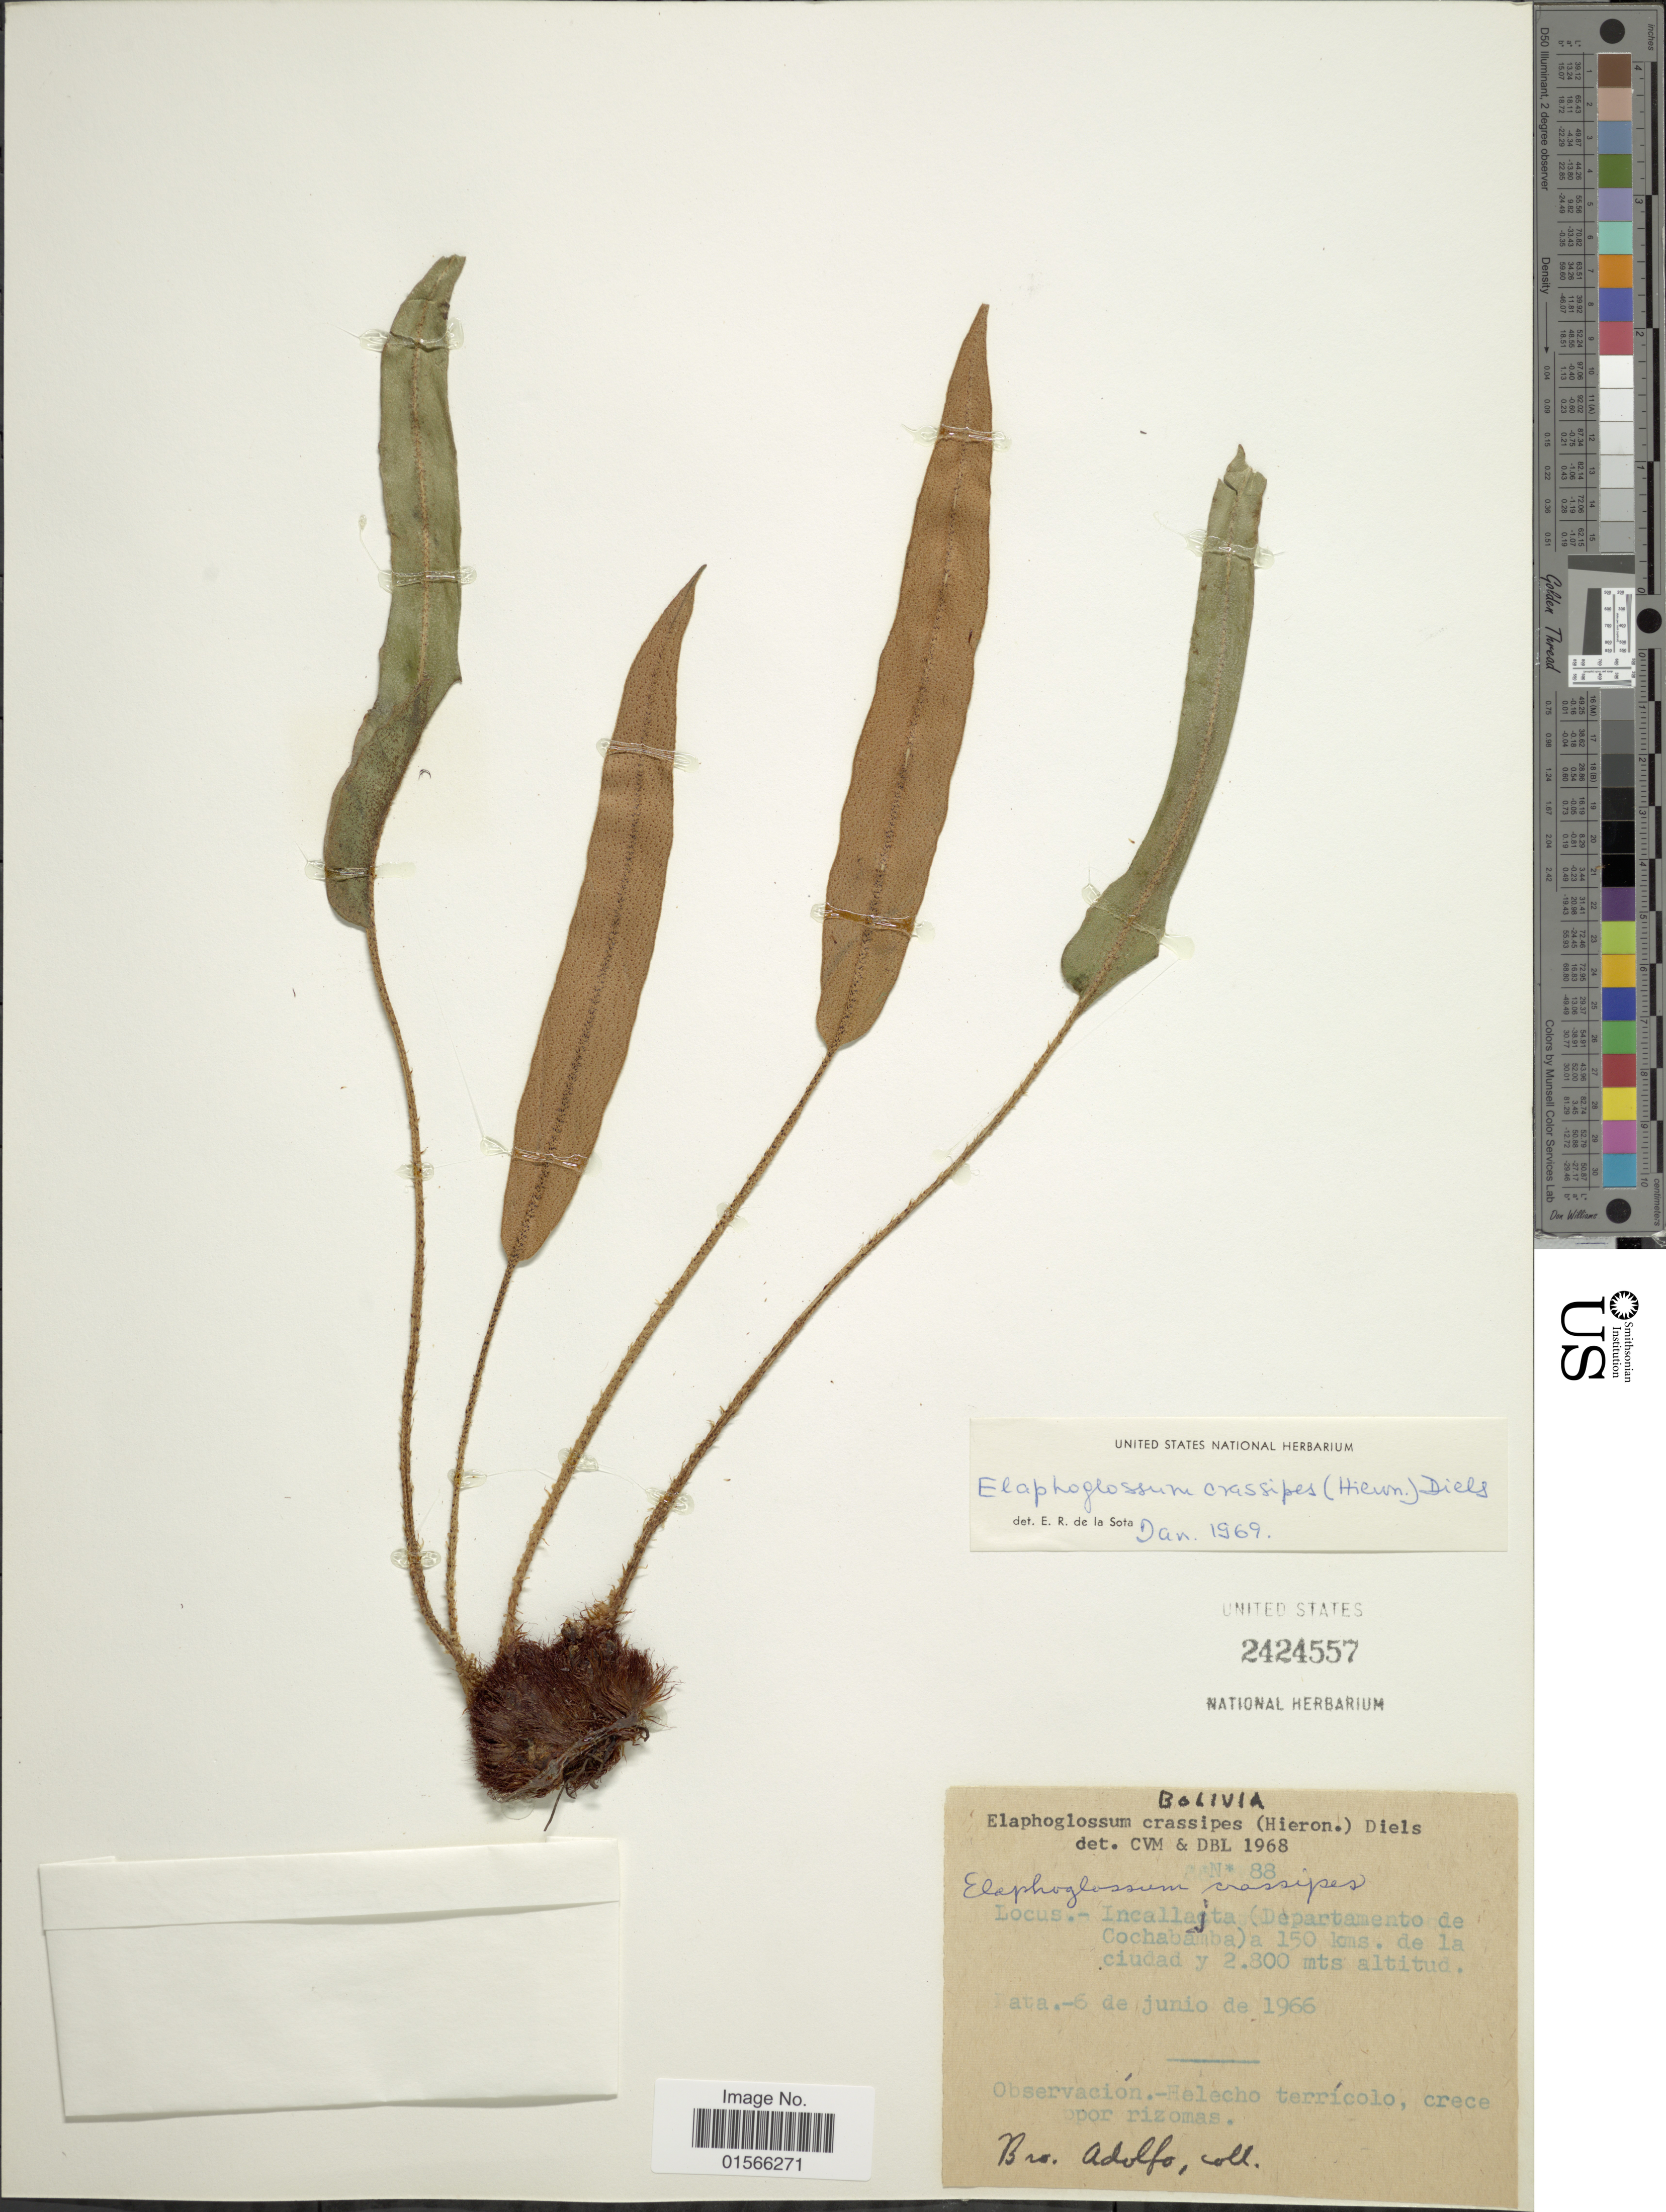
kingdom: Plantae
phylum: Tracheophyta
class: Polypodiopsida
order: Polypodiales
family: Dryopteridaceae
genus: Elaphoglossum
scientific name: Elaphoglossum crassipes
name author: (Hieron.) Diels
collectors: Bro. Adolfo M.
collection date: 1966-06-06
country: Bolivia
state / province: Cochabamba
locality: Incallajta (Departamento de Cochabamba) a 150 kms de la ciudad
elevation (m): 2800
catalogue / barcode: US 2424557